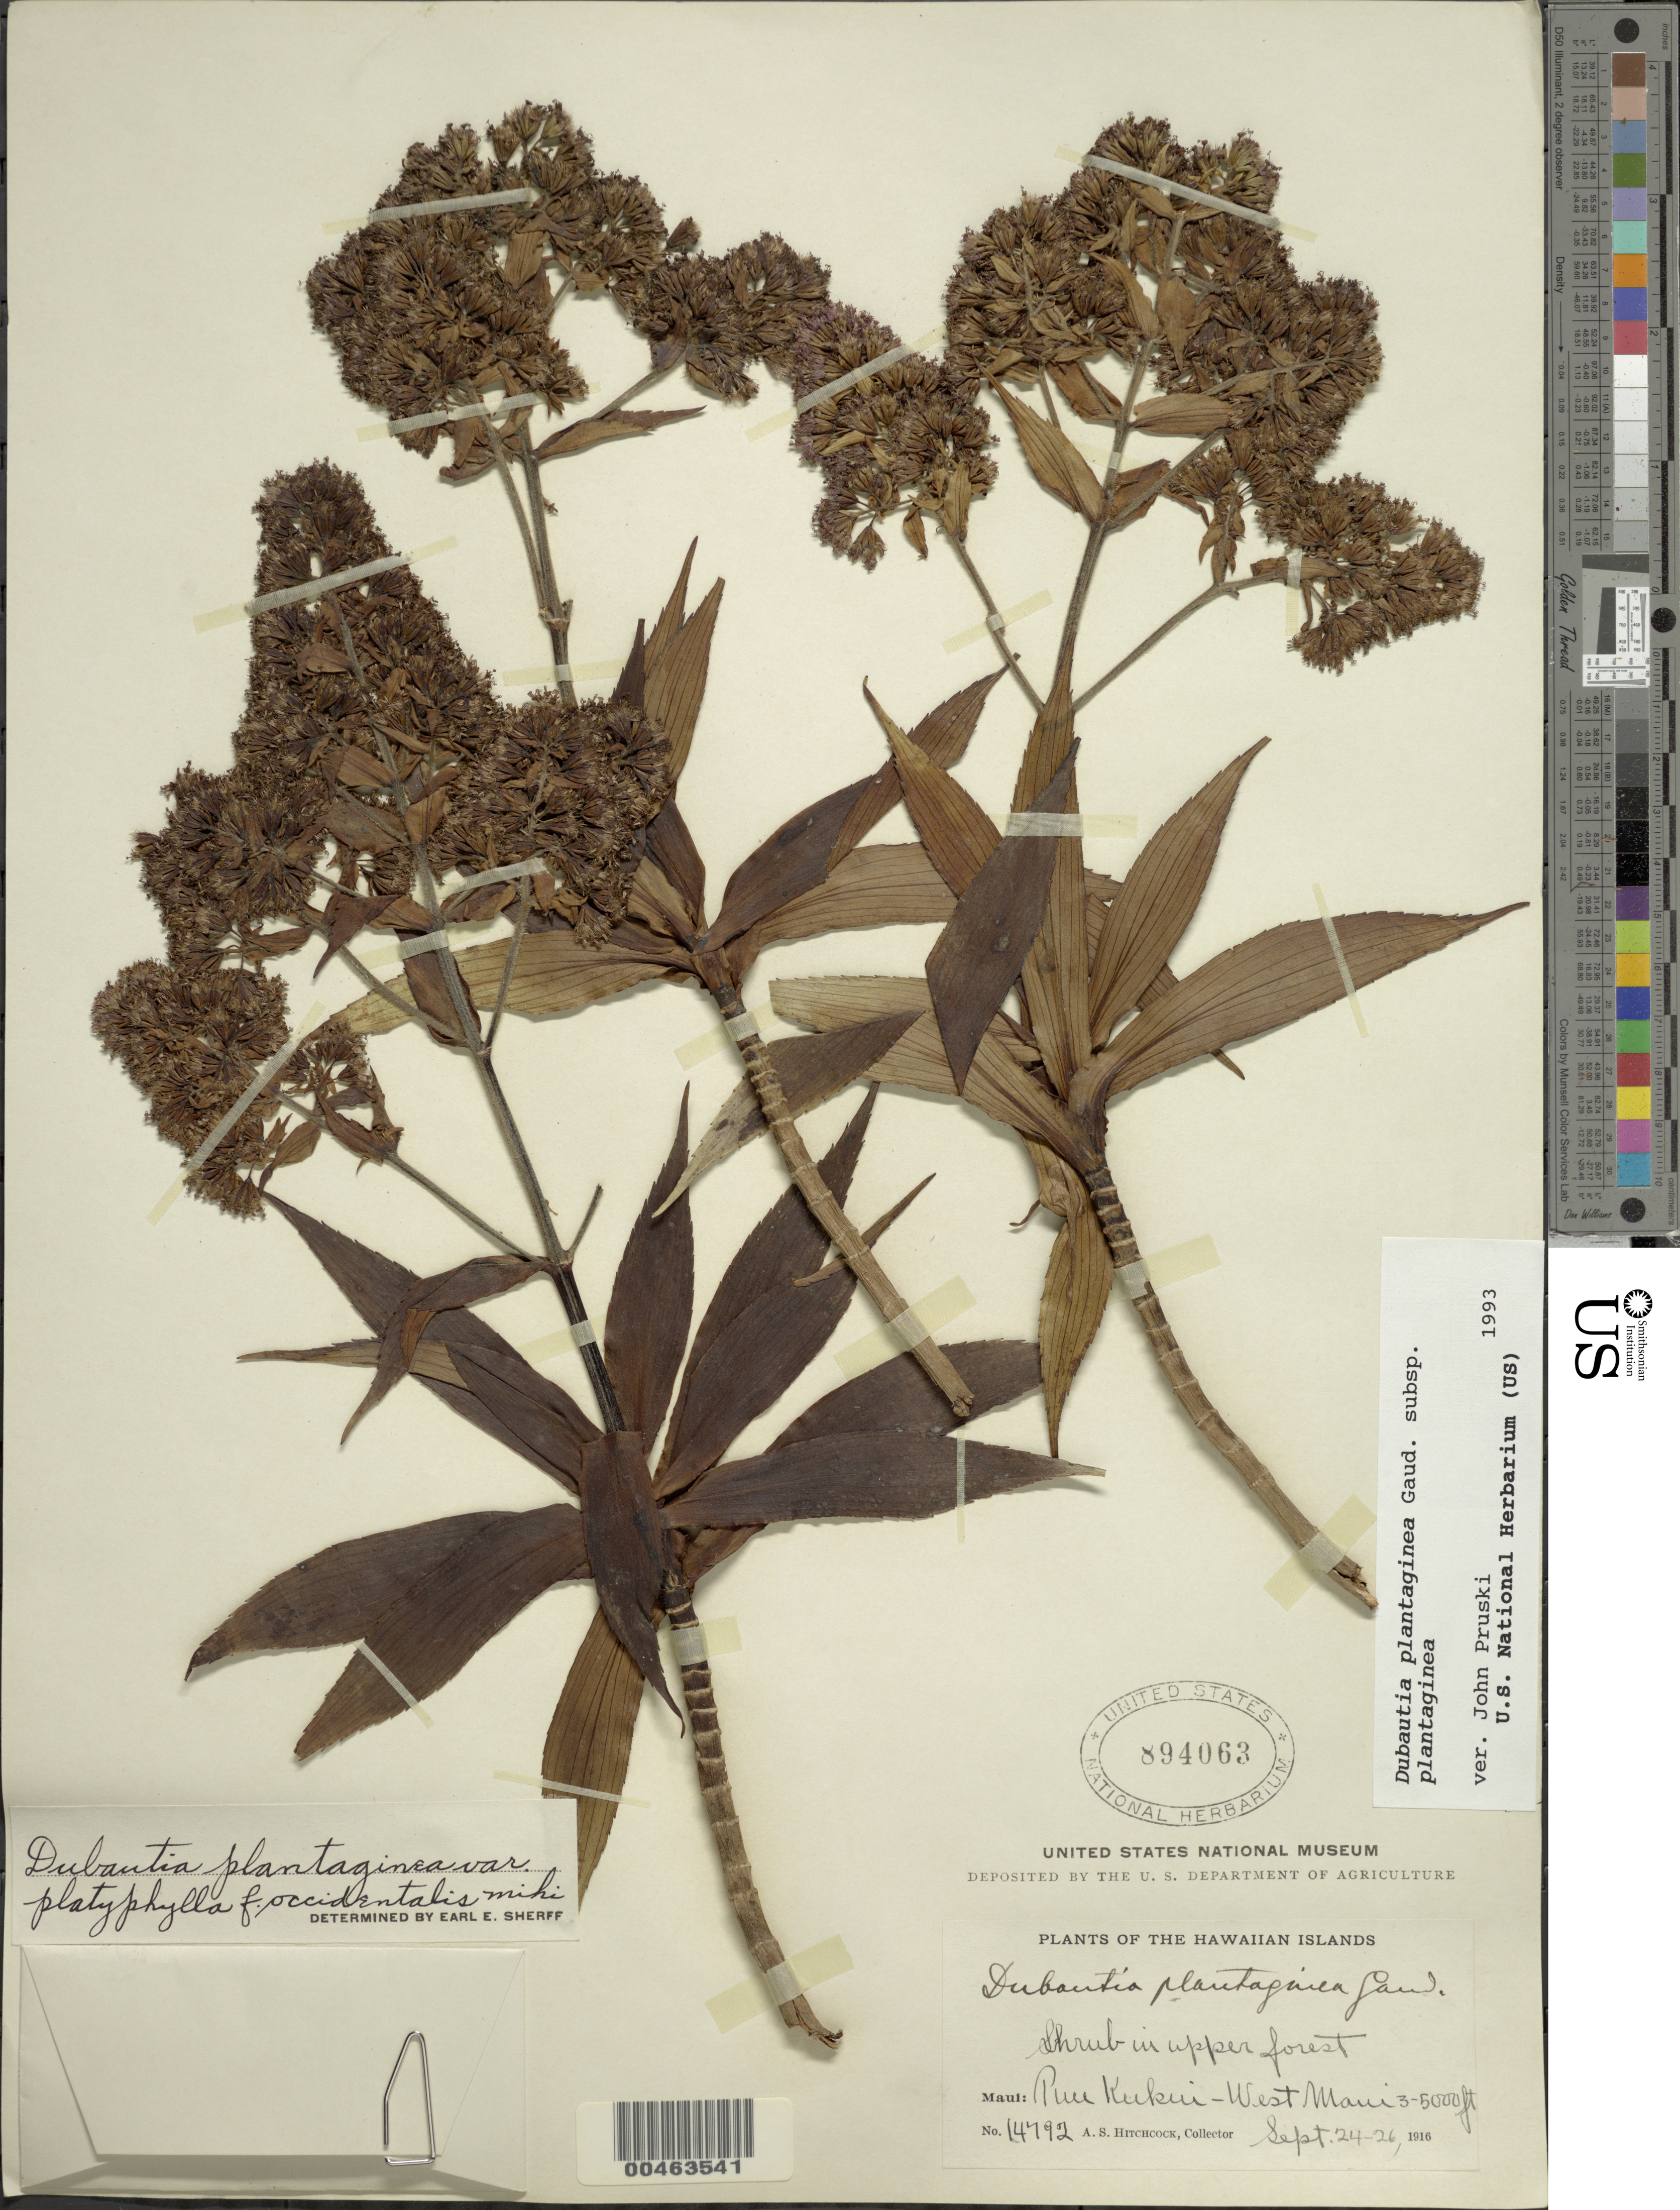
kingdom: Plantae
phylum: Tracheophyta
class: Magnoliopsida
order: Asterales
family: Asteraceae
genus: Dubautia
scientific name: Dubautia plantaginea subsp. plantaginea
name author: Gaudich.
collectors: A. S. Hitchcock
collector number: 14792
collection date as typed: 24 Sep 1916 to 26 Sep 1916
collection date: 1916-09-24/1916-09-26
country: United States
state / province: Hawaii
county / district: Maui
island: Maui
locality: Puu Kukui, W Maui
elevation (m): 914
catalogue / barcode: US 894063